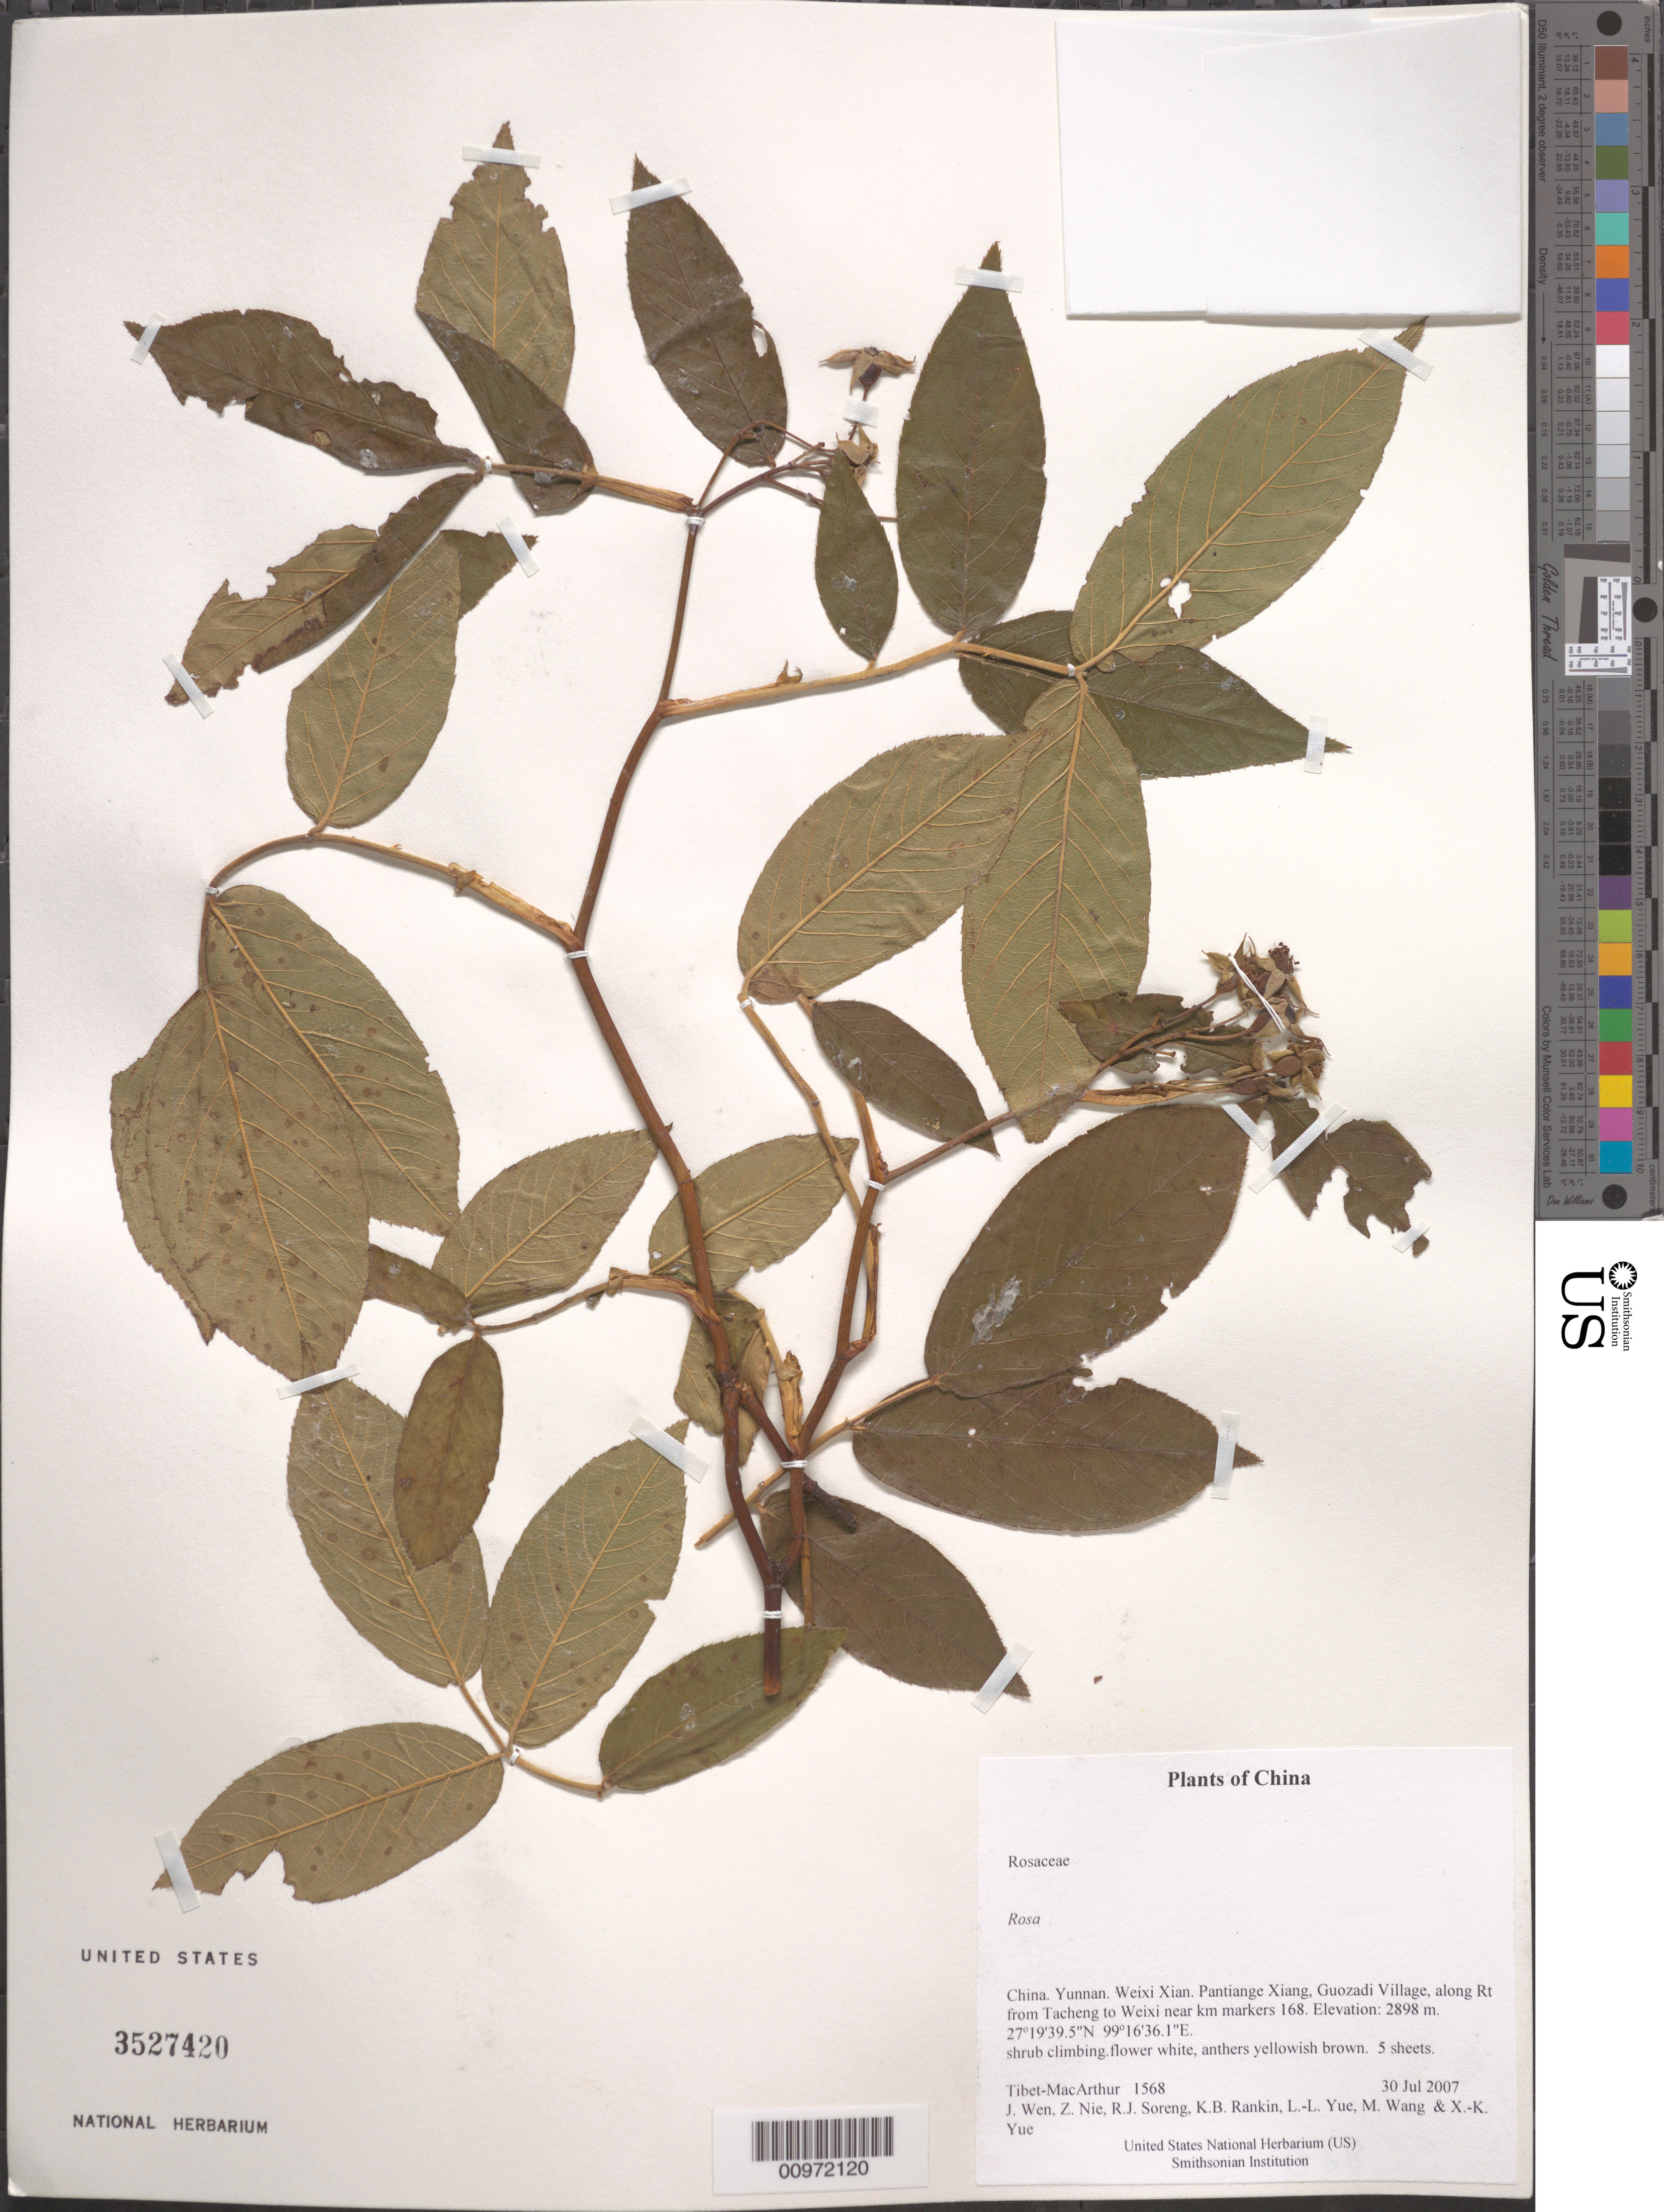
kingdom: Plantae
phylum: Tracheophyta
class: Magnoliopsida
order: Rosales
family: Rosaceae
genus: Rosa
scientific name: Rosa sp.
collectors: Tibet-MacArthur, J. Wen, Z. Nie, R. J. Soreng, K. Rankin, L. Yue, M. Wang & X. Yue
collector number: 1568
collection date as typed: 30 Jul 2007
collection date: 2007-07-30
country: China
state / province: Yunnan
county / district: Weixi Xian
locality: Pantiange Xiang, Guozadi Village, along Rt from Tacheng to Weixi near km markers 168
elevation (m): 2898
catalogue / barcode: US 3527420